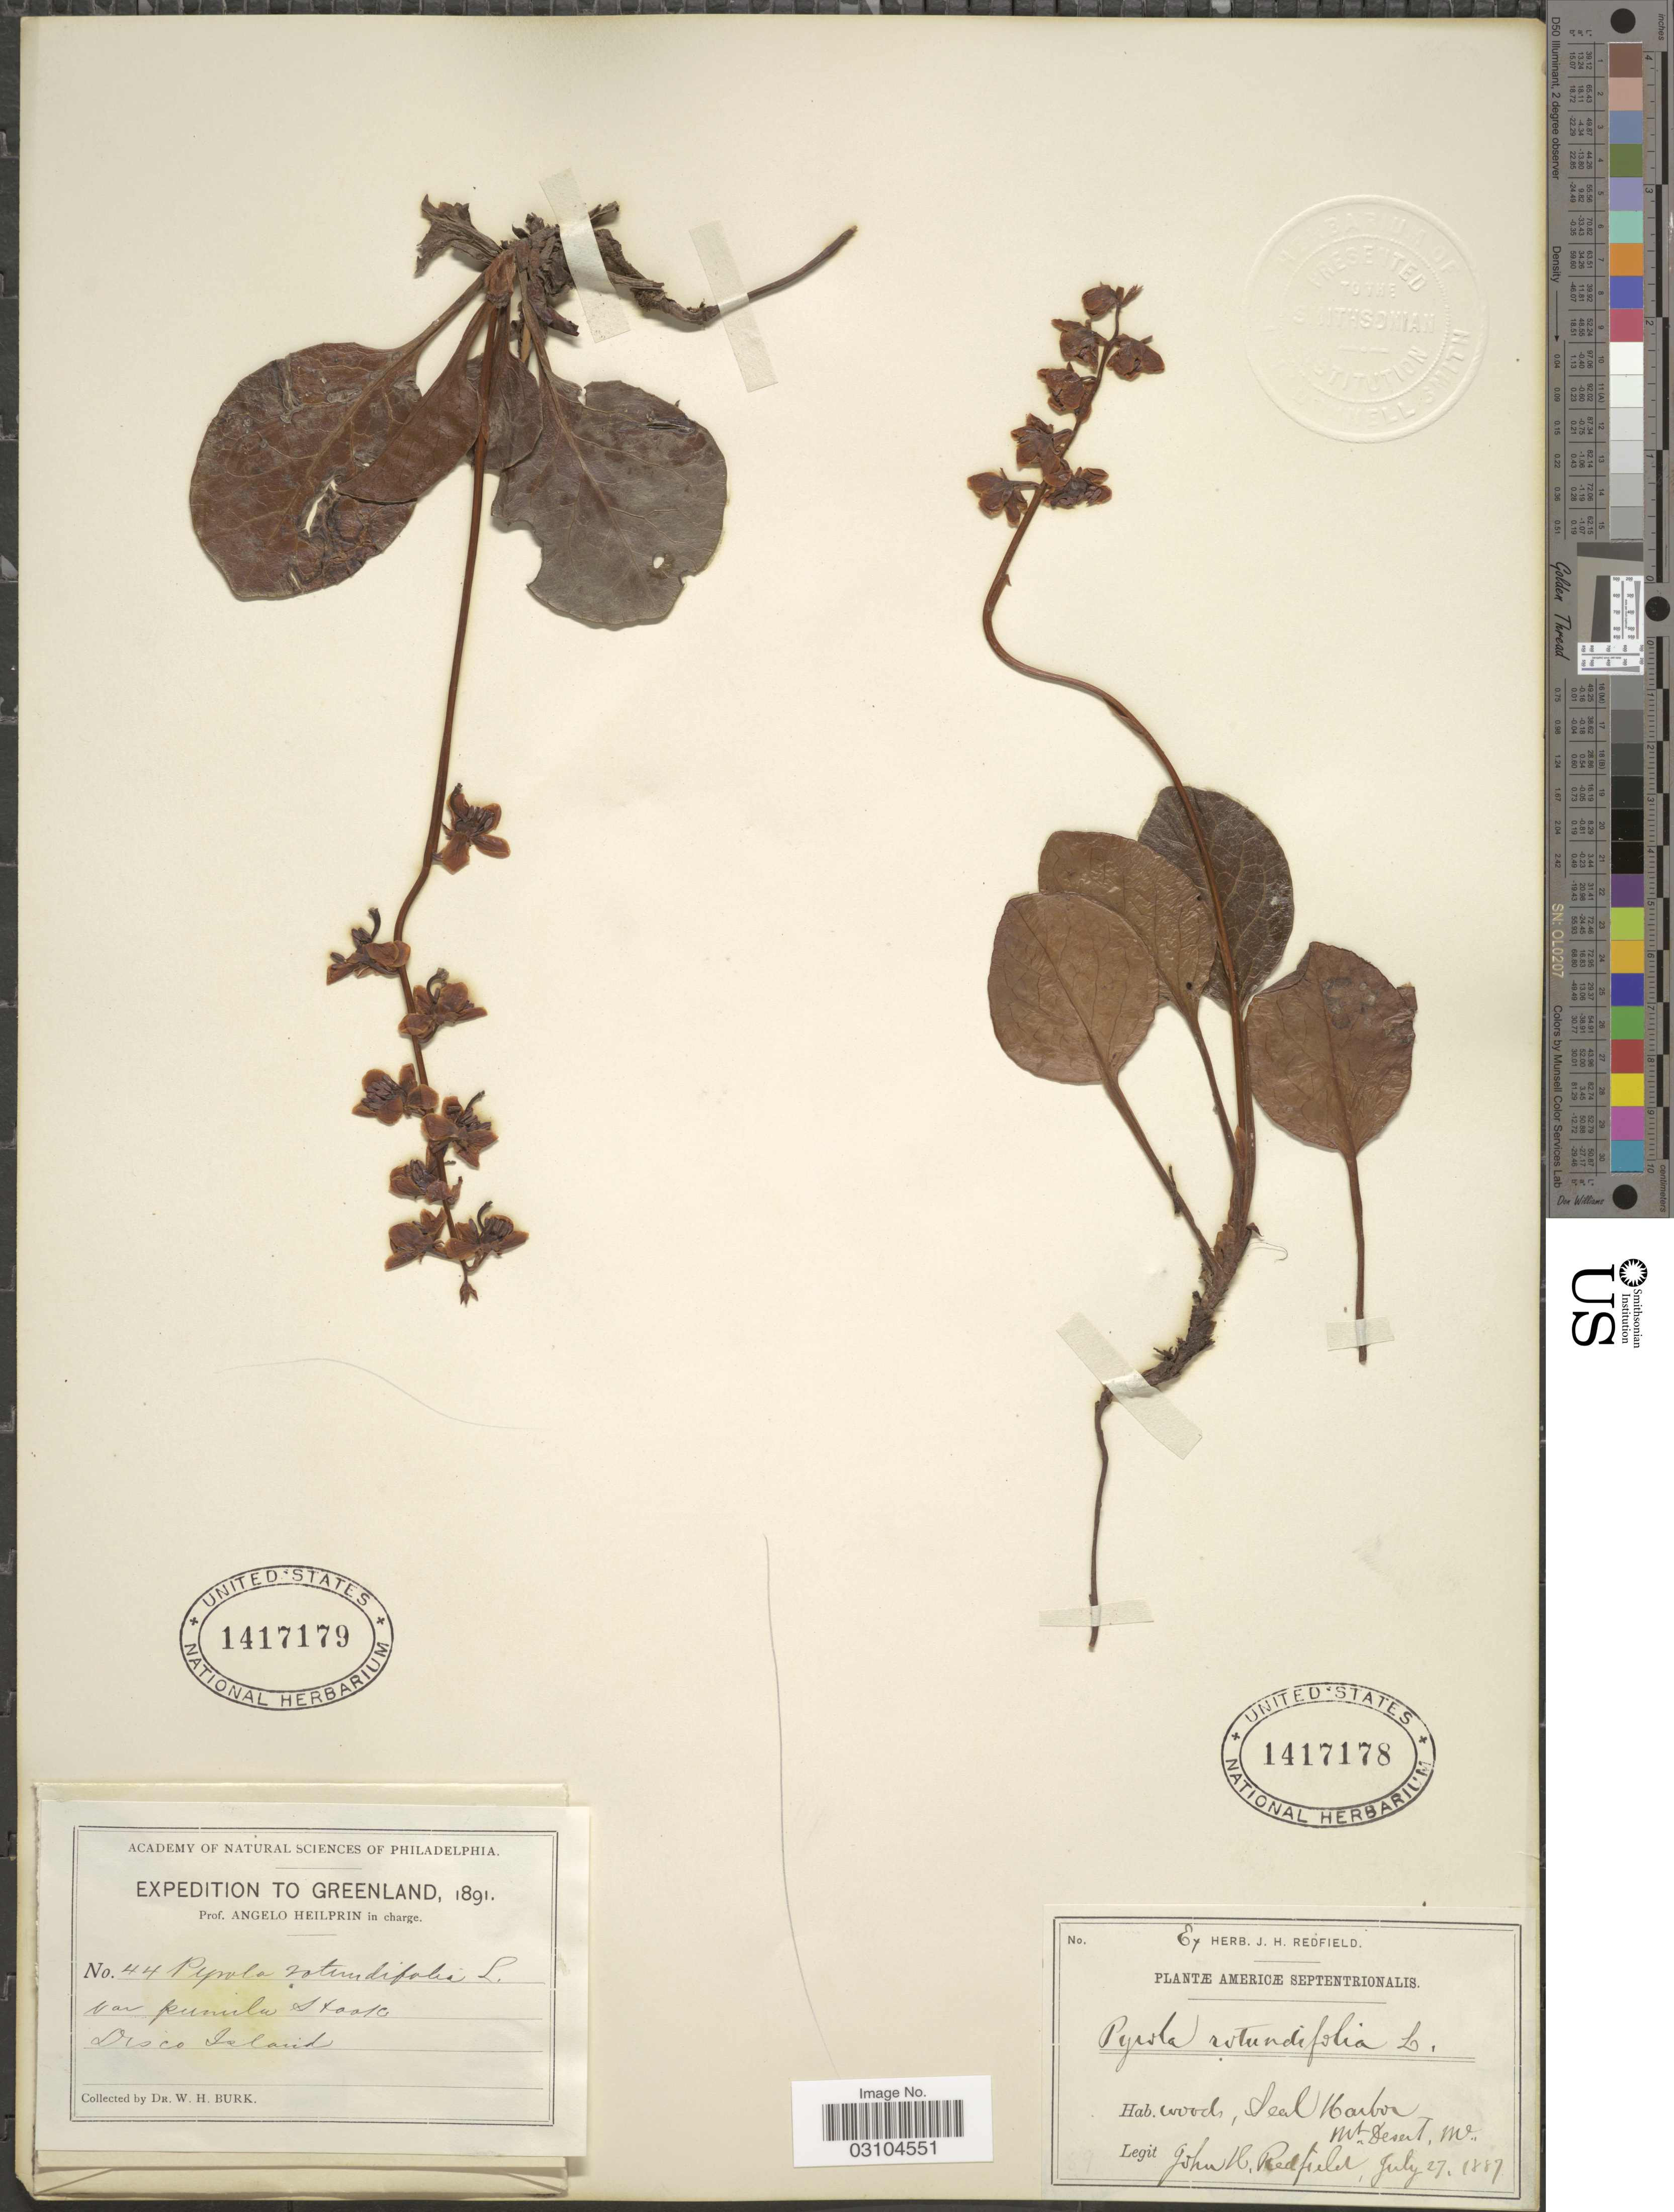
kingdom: Plantae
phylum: Tracheophyta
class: Magnoliopsida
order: Ericales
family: Ericaceae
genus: Pyrola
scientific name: Pyrola sp.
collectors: W. Burk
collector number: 44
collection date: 1891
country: Greenland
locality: Disco Island.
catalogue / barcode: US 1417179